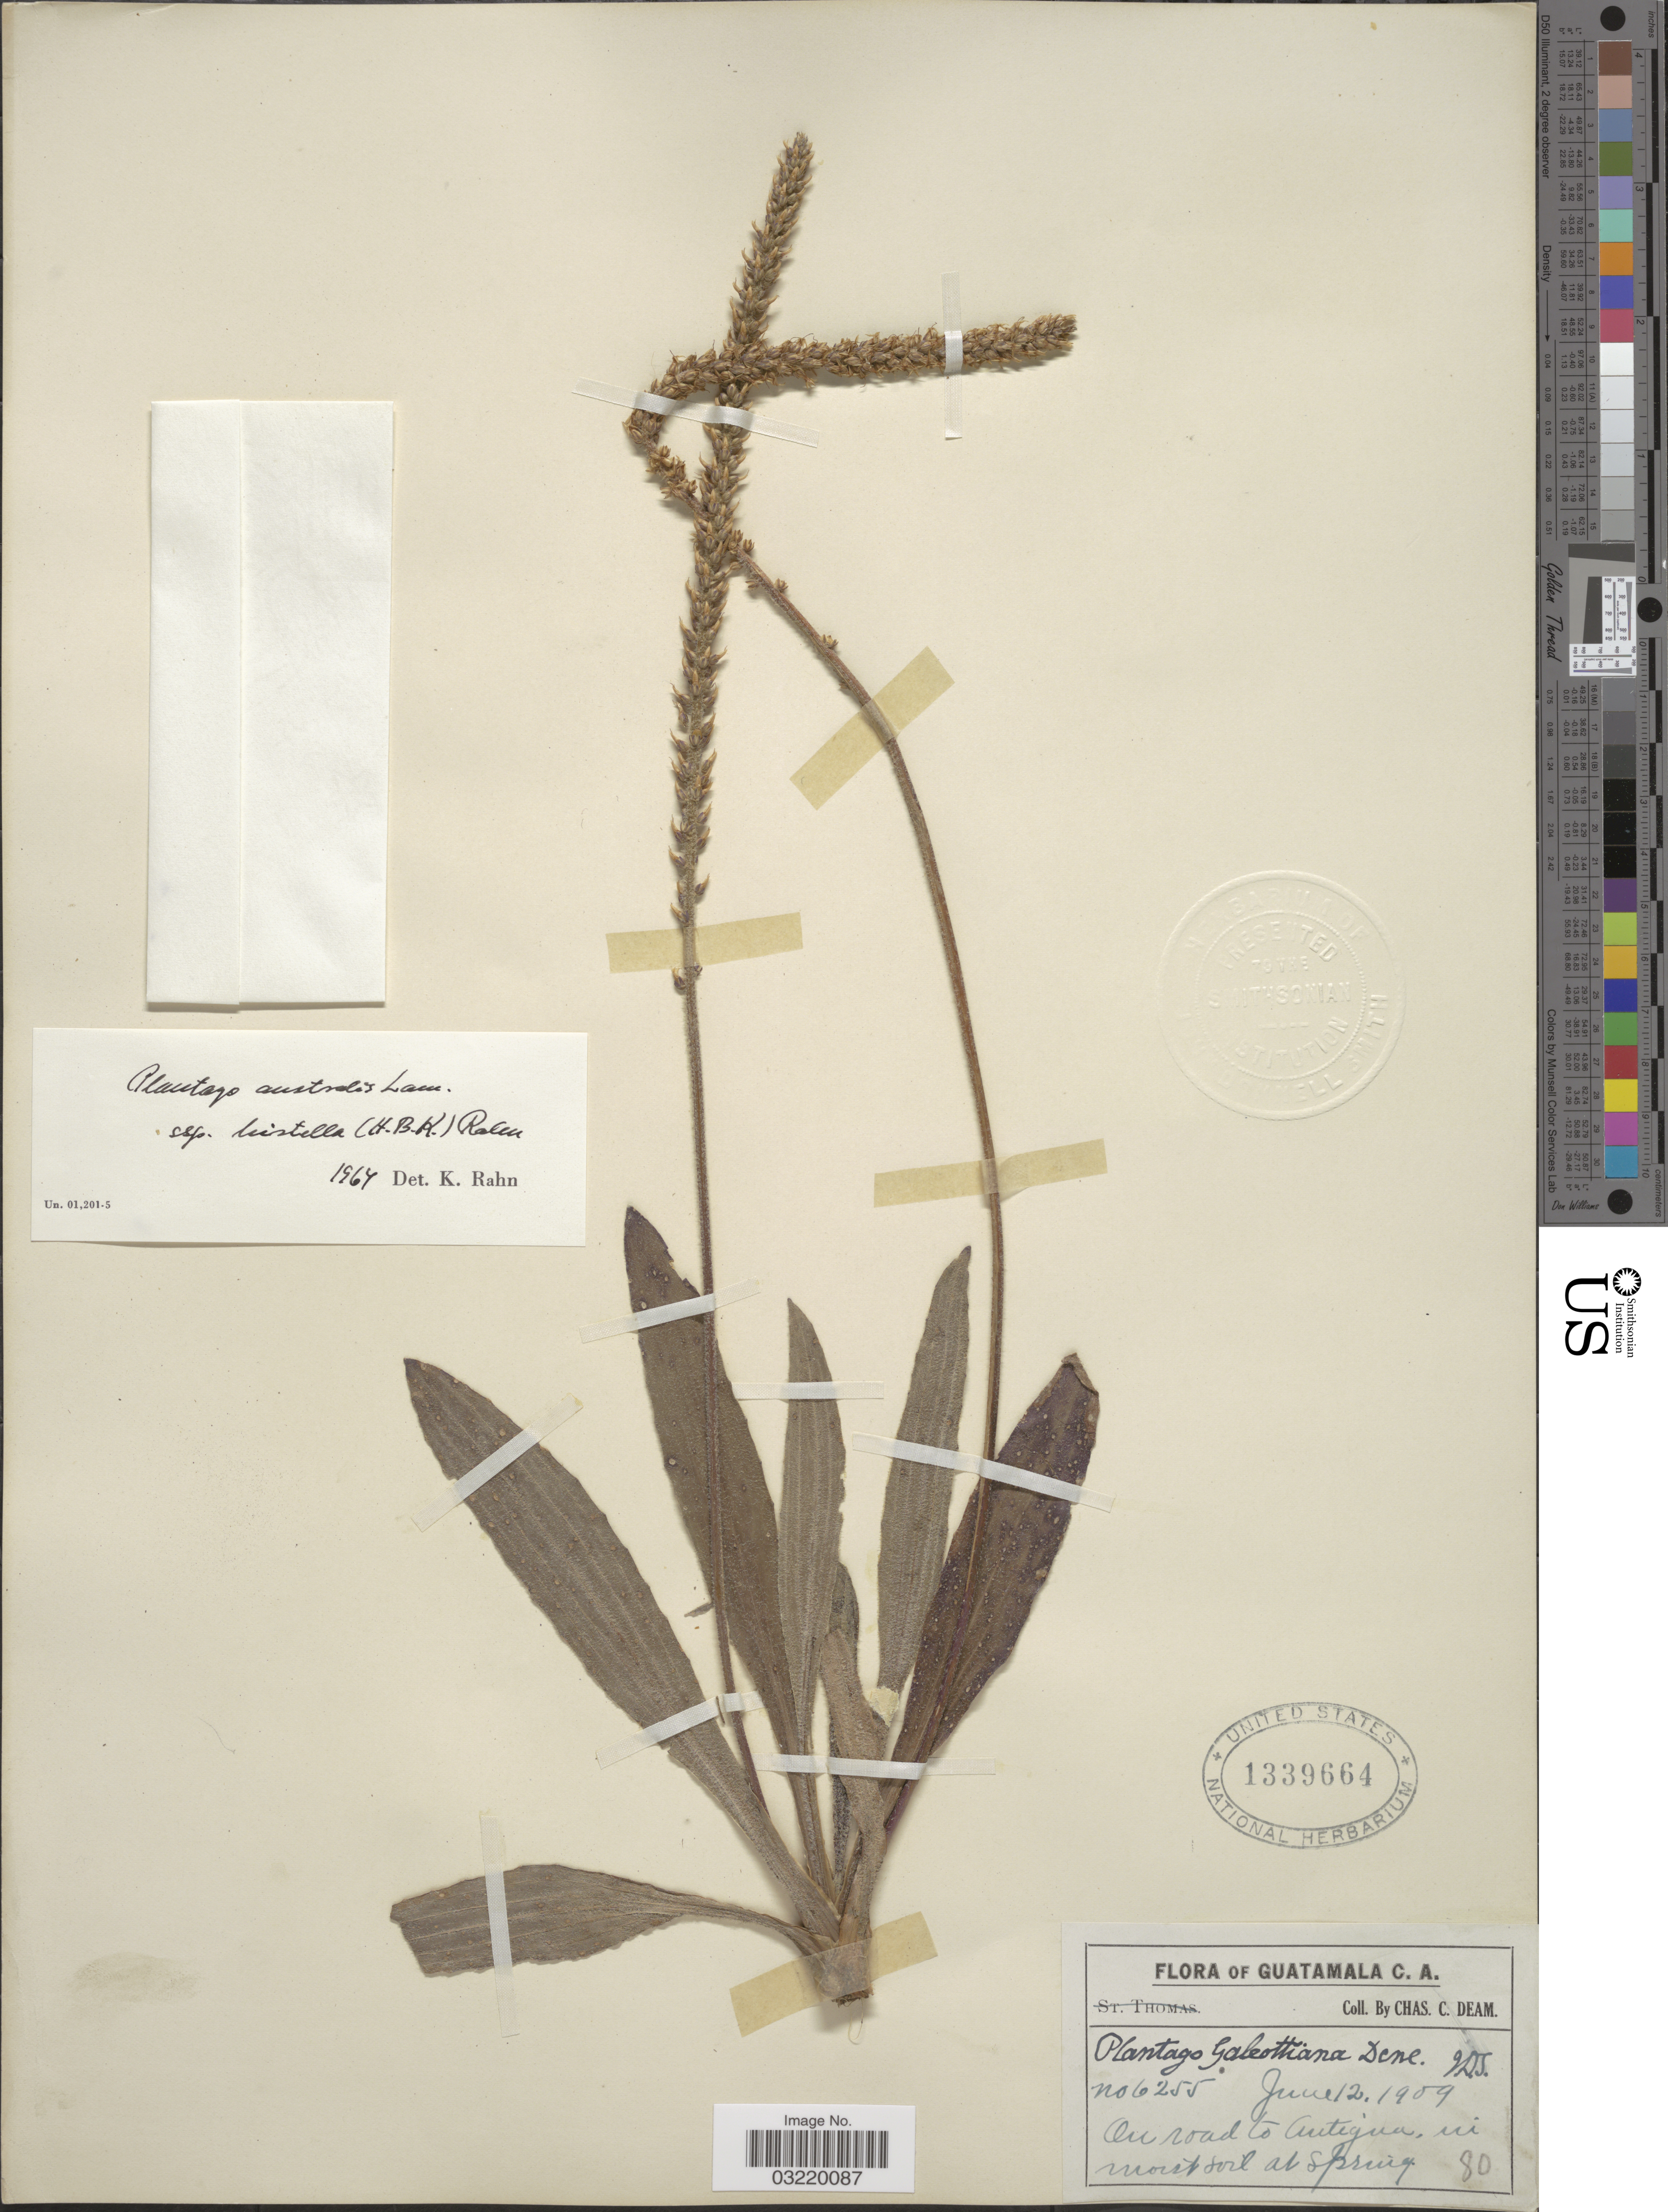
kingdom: Plantae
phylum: Tracheophyta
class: Magnoliopsida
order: Lamiales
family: Plantaginaceae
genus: Plantago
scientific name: Plantago australis subsp. hirtella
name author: (Kunth) Rahn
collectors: C. C. Deam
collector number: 6255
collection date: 1909-06-12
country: Guatemala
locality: On road to Antigua, in moist soil at Spring.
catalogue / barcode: US 1339664